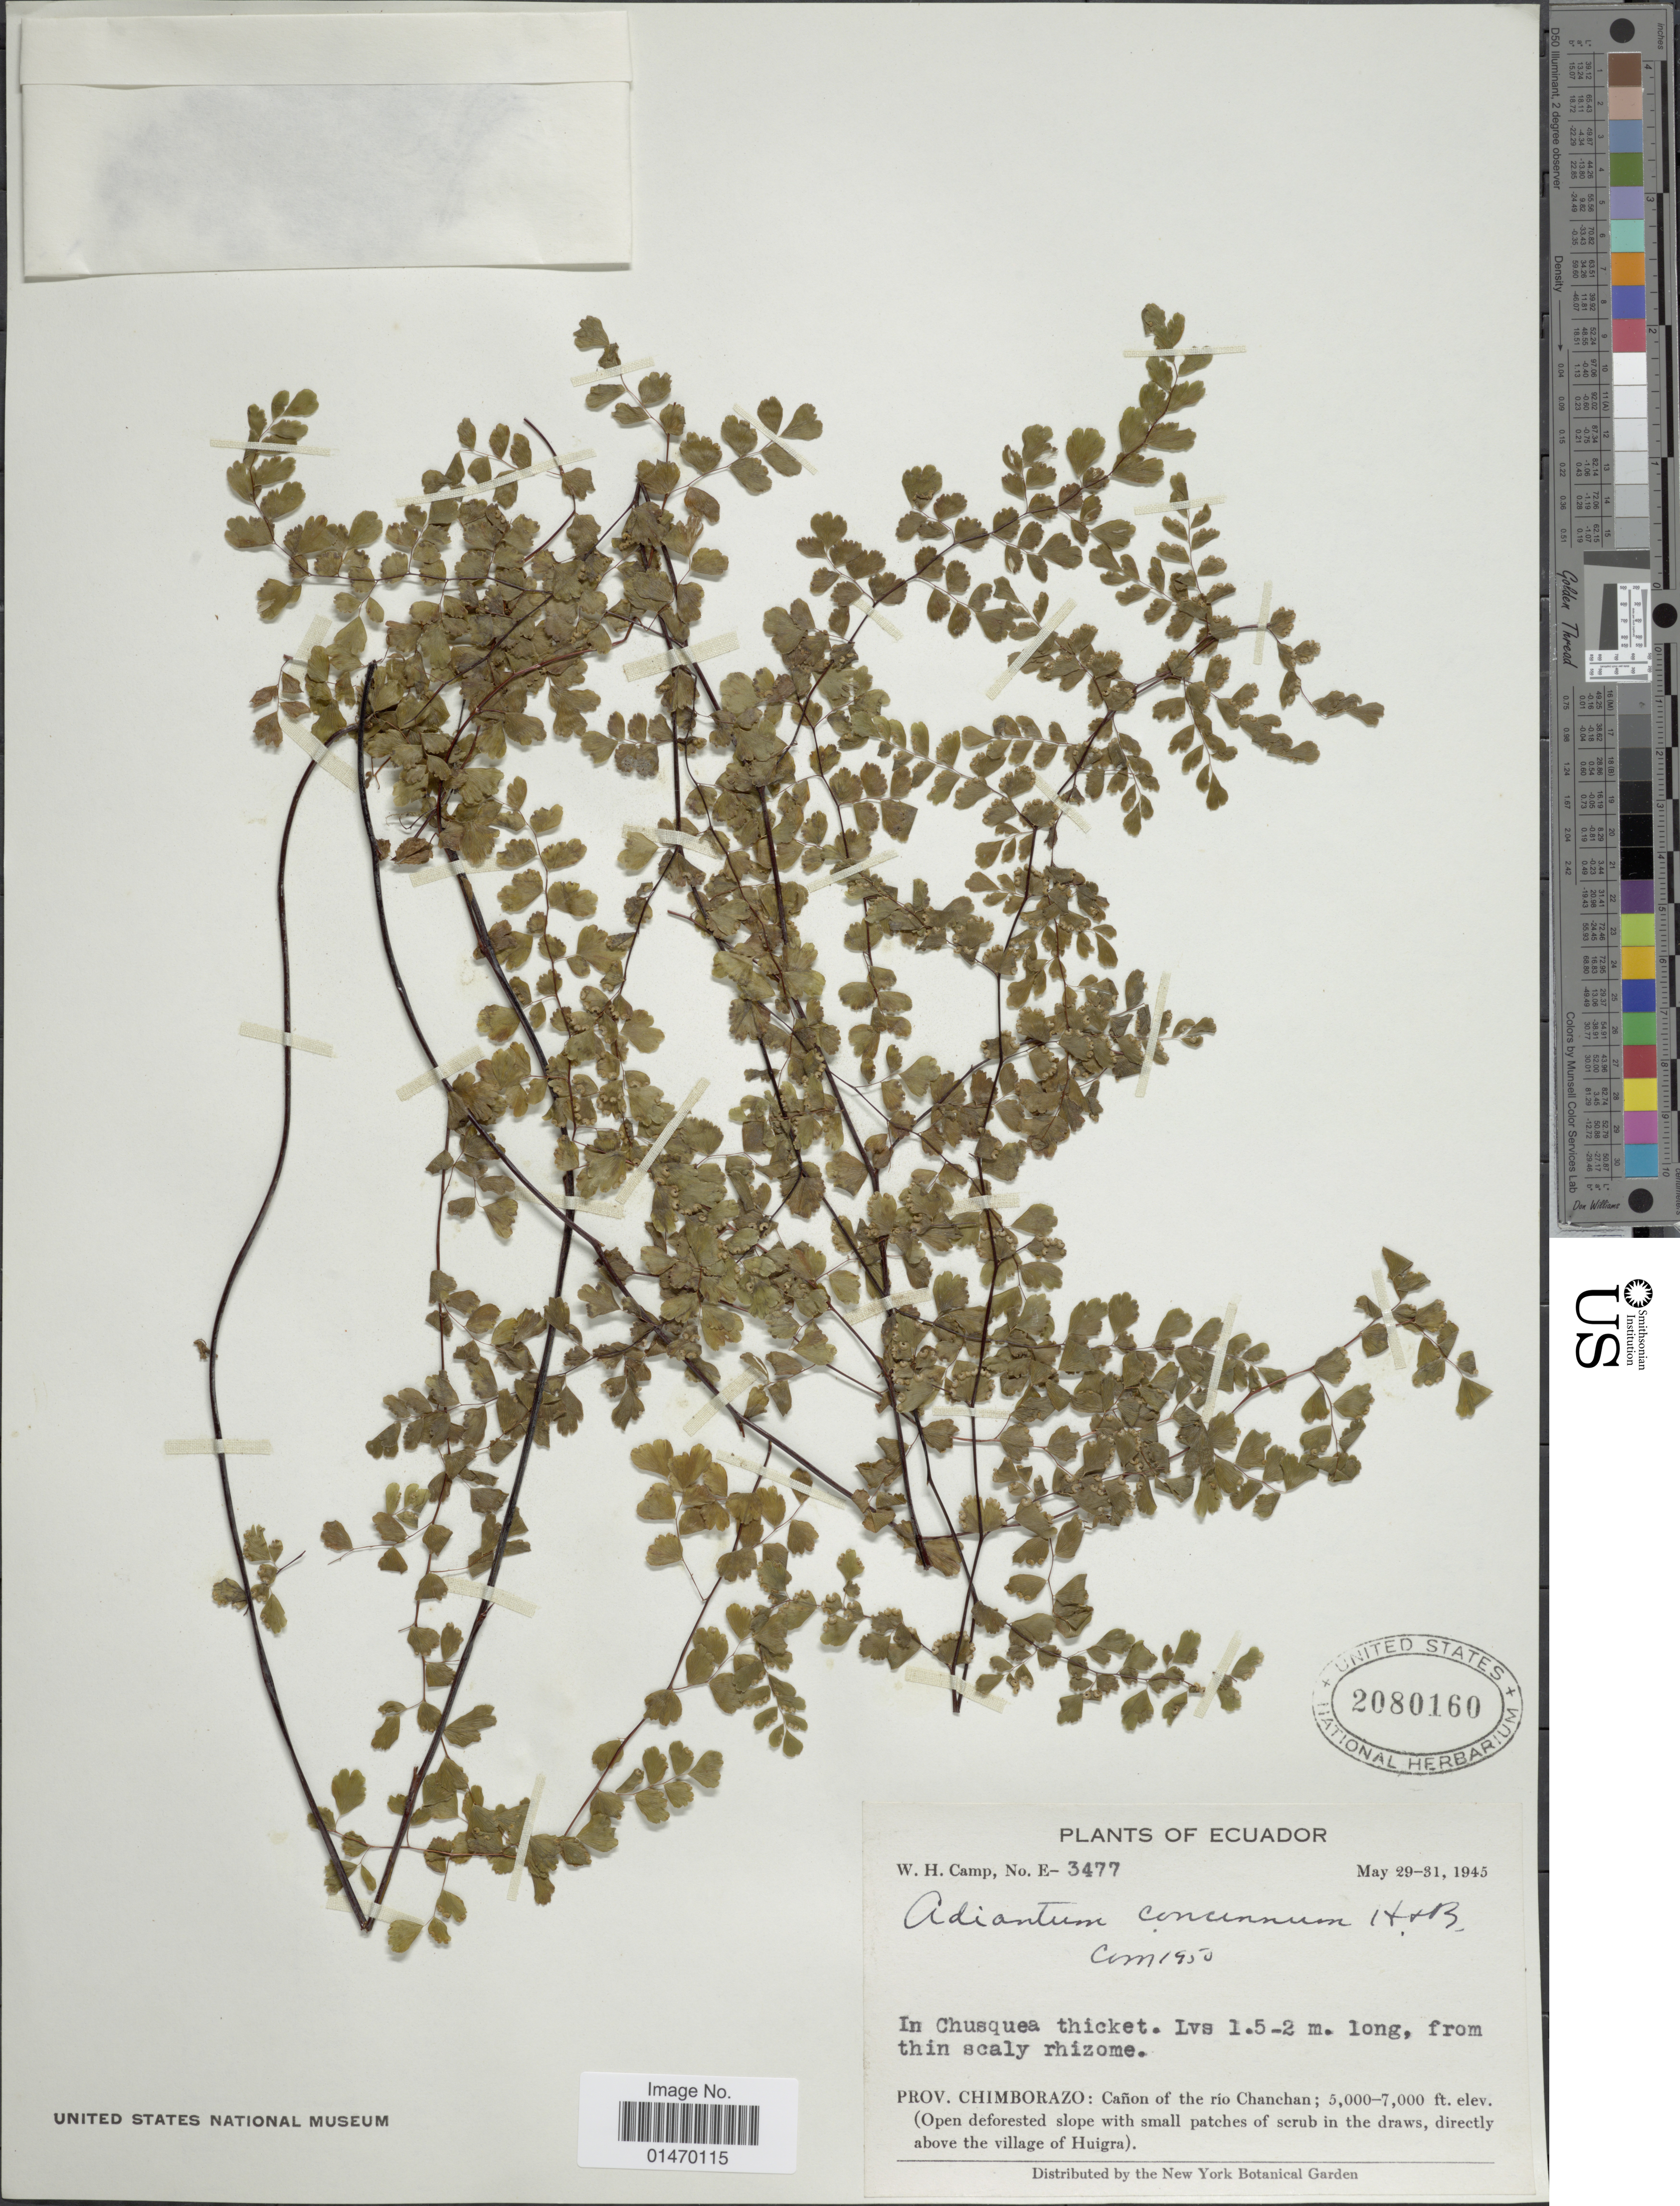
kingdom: Plantae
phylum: Tracheophyta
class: Polypodiopsida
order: Polypodiales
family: Pteridaceae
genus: Adiantum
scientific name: Adiantum concinnum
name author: Humb. & Bonpl. ex Willd.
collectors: W. H. Camp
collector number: E-3477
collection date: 1945-05-29/1945-05-31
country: Ecuador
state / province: Chimborazo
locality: Canon of the rio Chachan.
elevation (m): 1524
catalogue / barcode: US 2080160